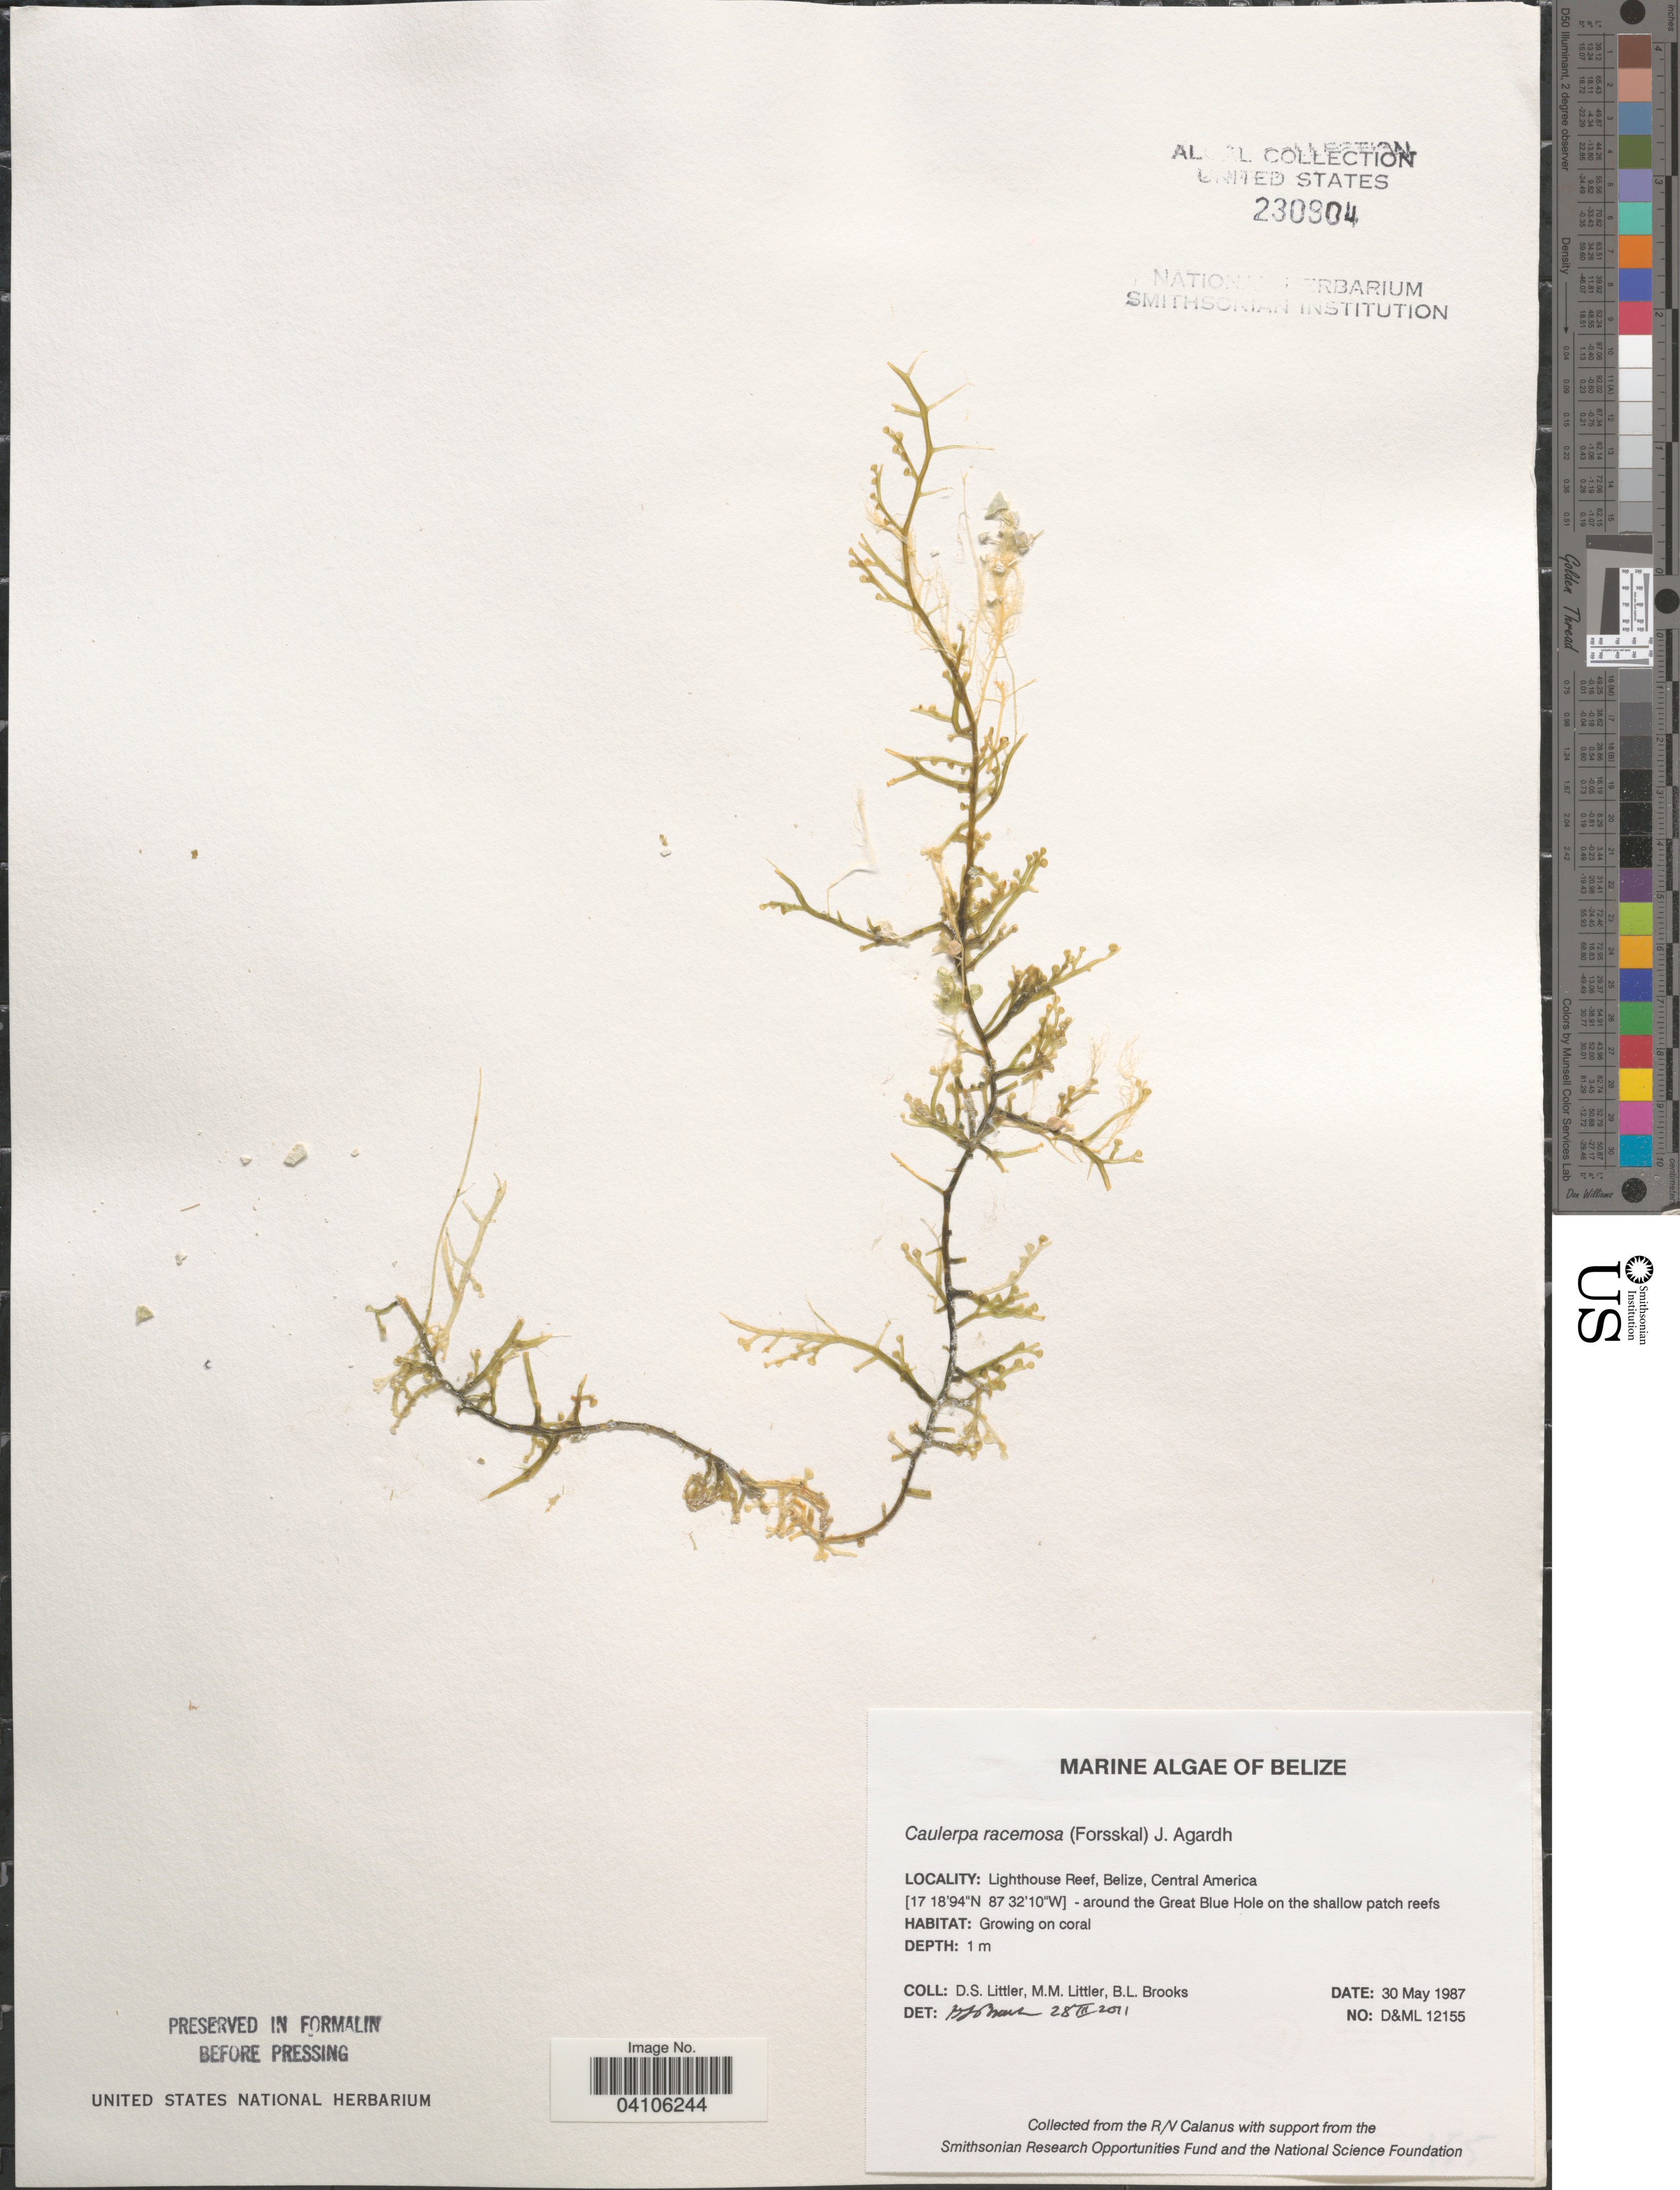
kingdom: Plantae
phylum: Chlorophyta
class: Ulvophyceae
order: Bryopsidales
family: Caulerpaceae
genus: Caulerpa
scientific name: Caulerpa racemosa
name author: (Forssk.) J. Agardh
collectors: D. S. Littler & B. Brooks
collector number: D&ML12155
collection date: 1987-05-30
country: Belize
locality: Lighthouse Reef - around the Great Blue Hole on the shallow patch reefs.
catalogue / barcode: US 230904